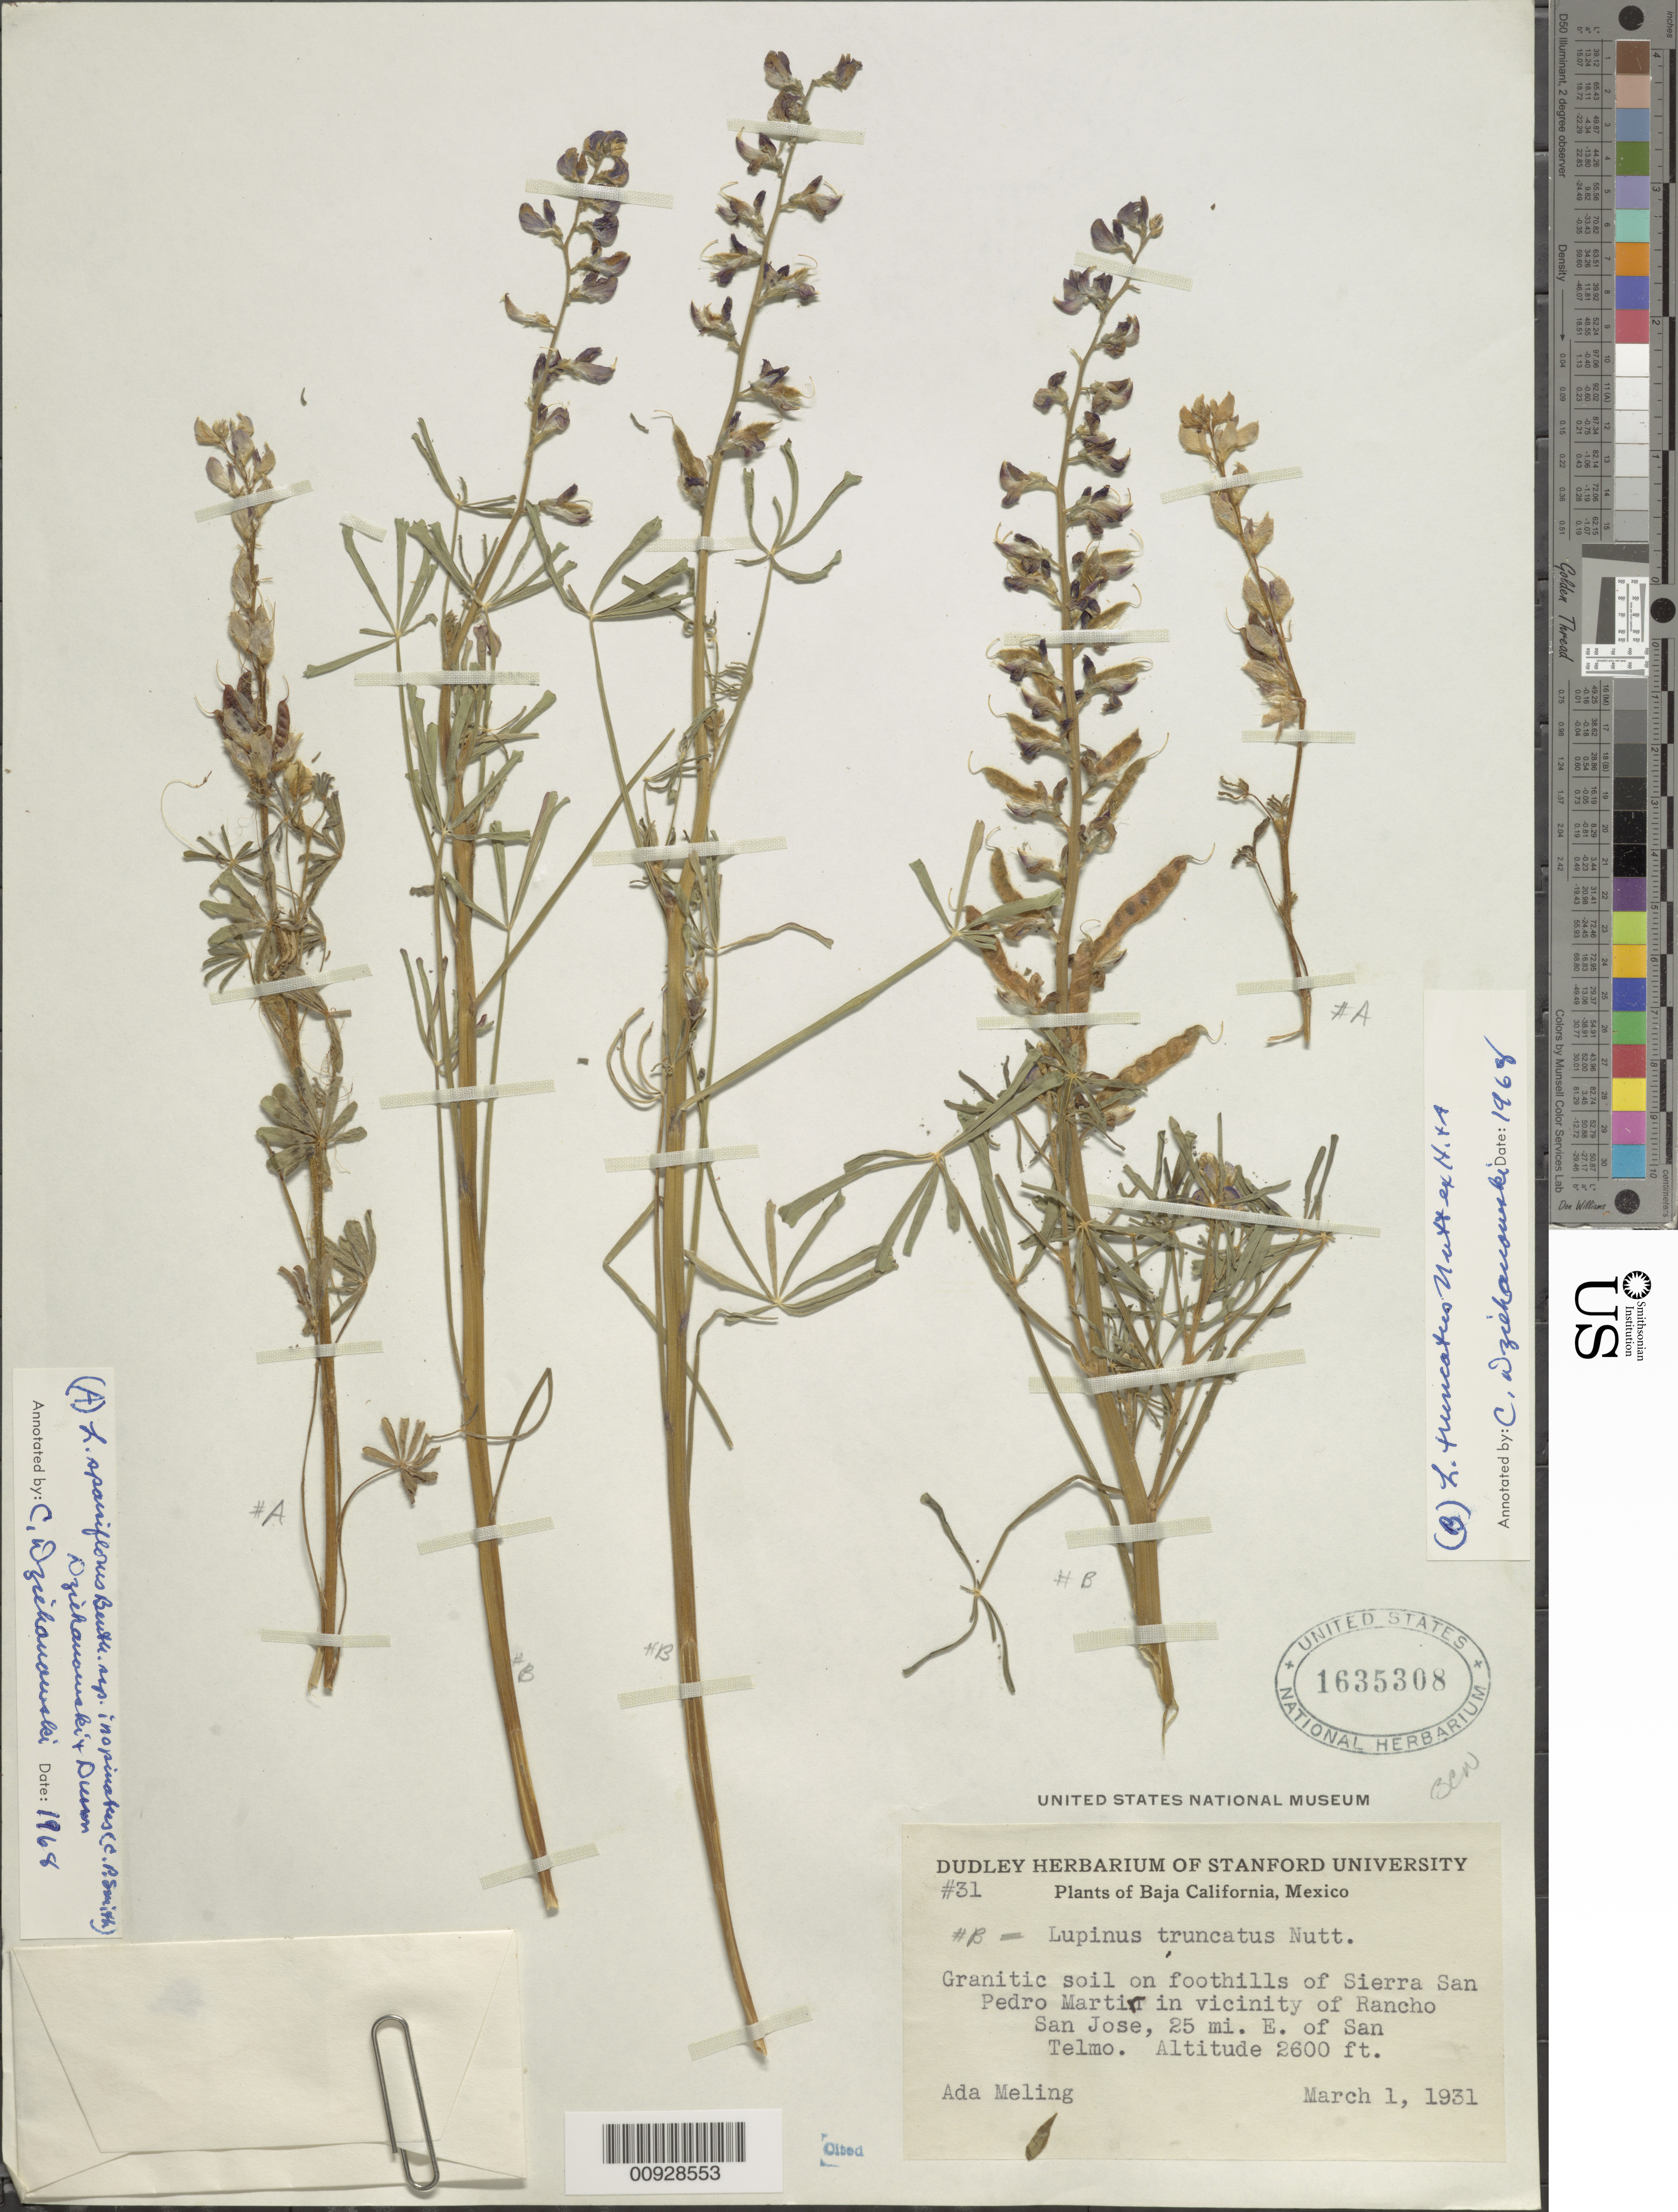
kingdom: Plantae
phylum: Tracheophyta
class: Magnoliopsida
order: Fabales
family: Fabaceae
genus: Lupinus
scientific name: Lupinus sparsiflorus subsp. inopinatus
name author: Benth.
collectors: A. Meling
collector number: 31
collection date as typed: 01 Mar 1931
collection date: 1931-03-01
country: Mexico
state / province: Baja California Norte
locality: On foothills of Sierra San Pedro Martir in vicinity of Rancho San José, 25 mi. E of San Telmo.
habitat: Granitic soil on foothills of Sierra.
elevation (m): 792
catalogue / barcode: US 1635308